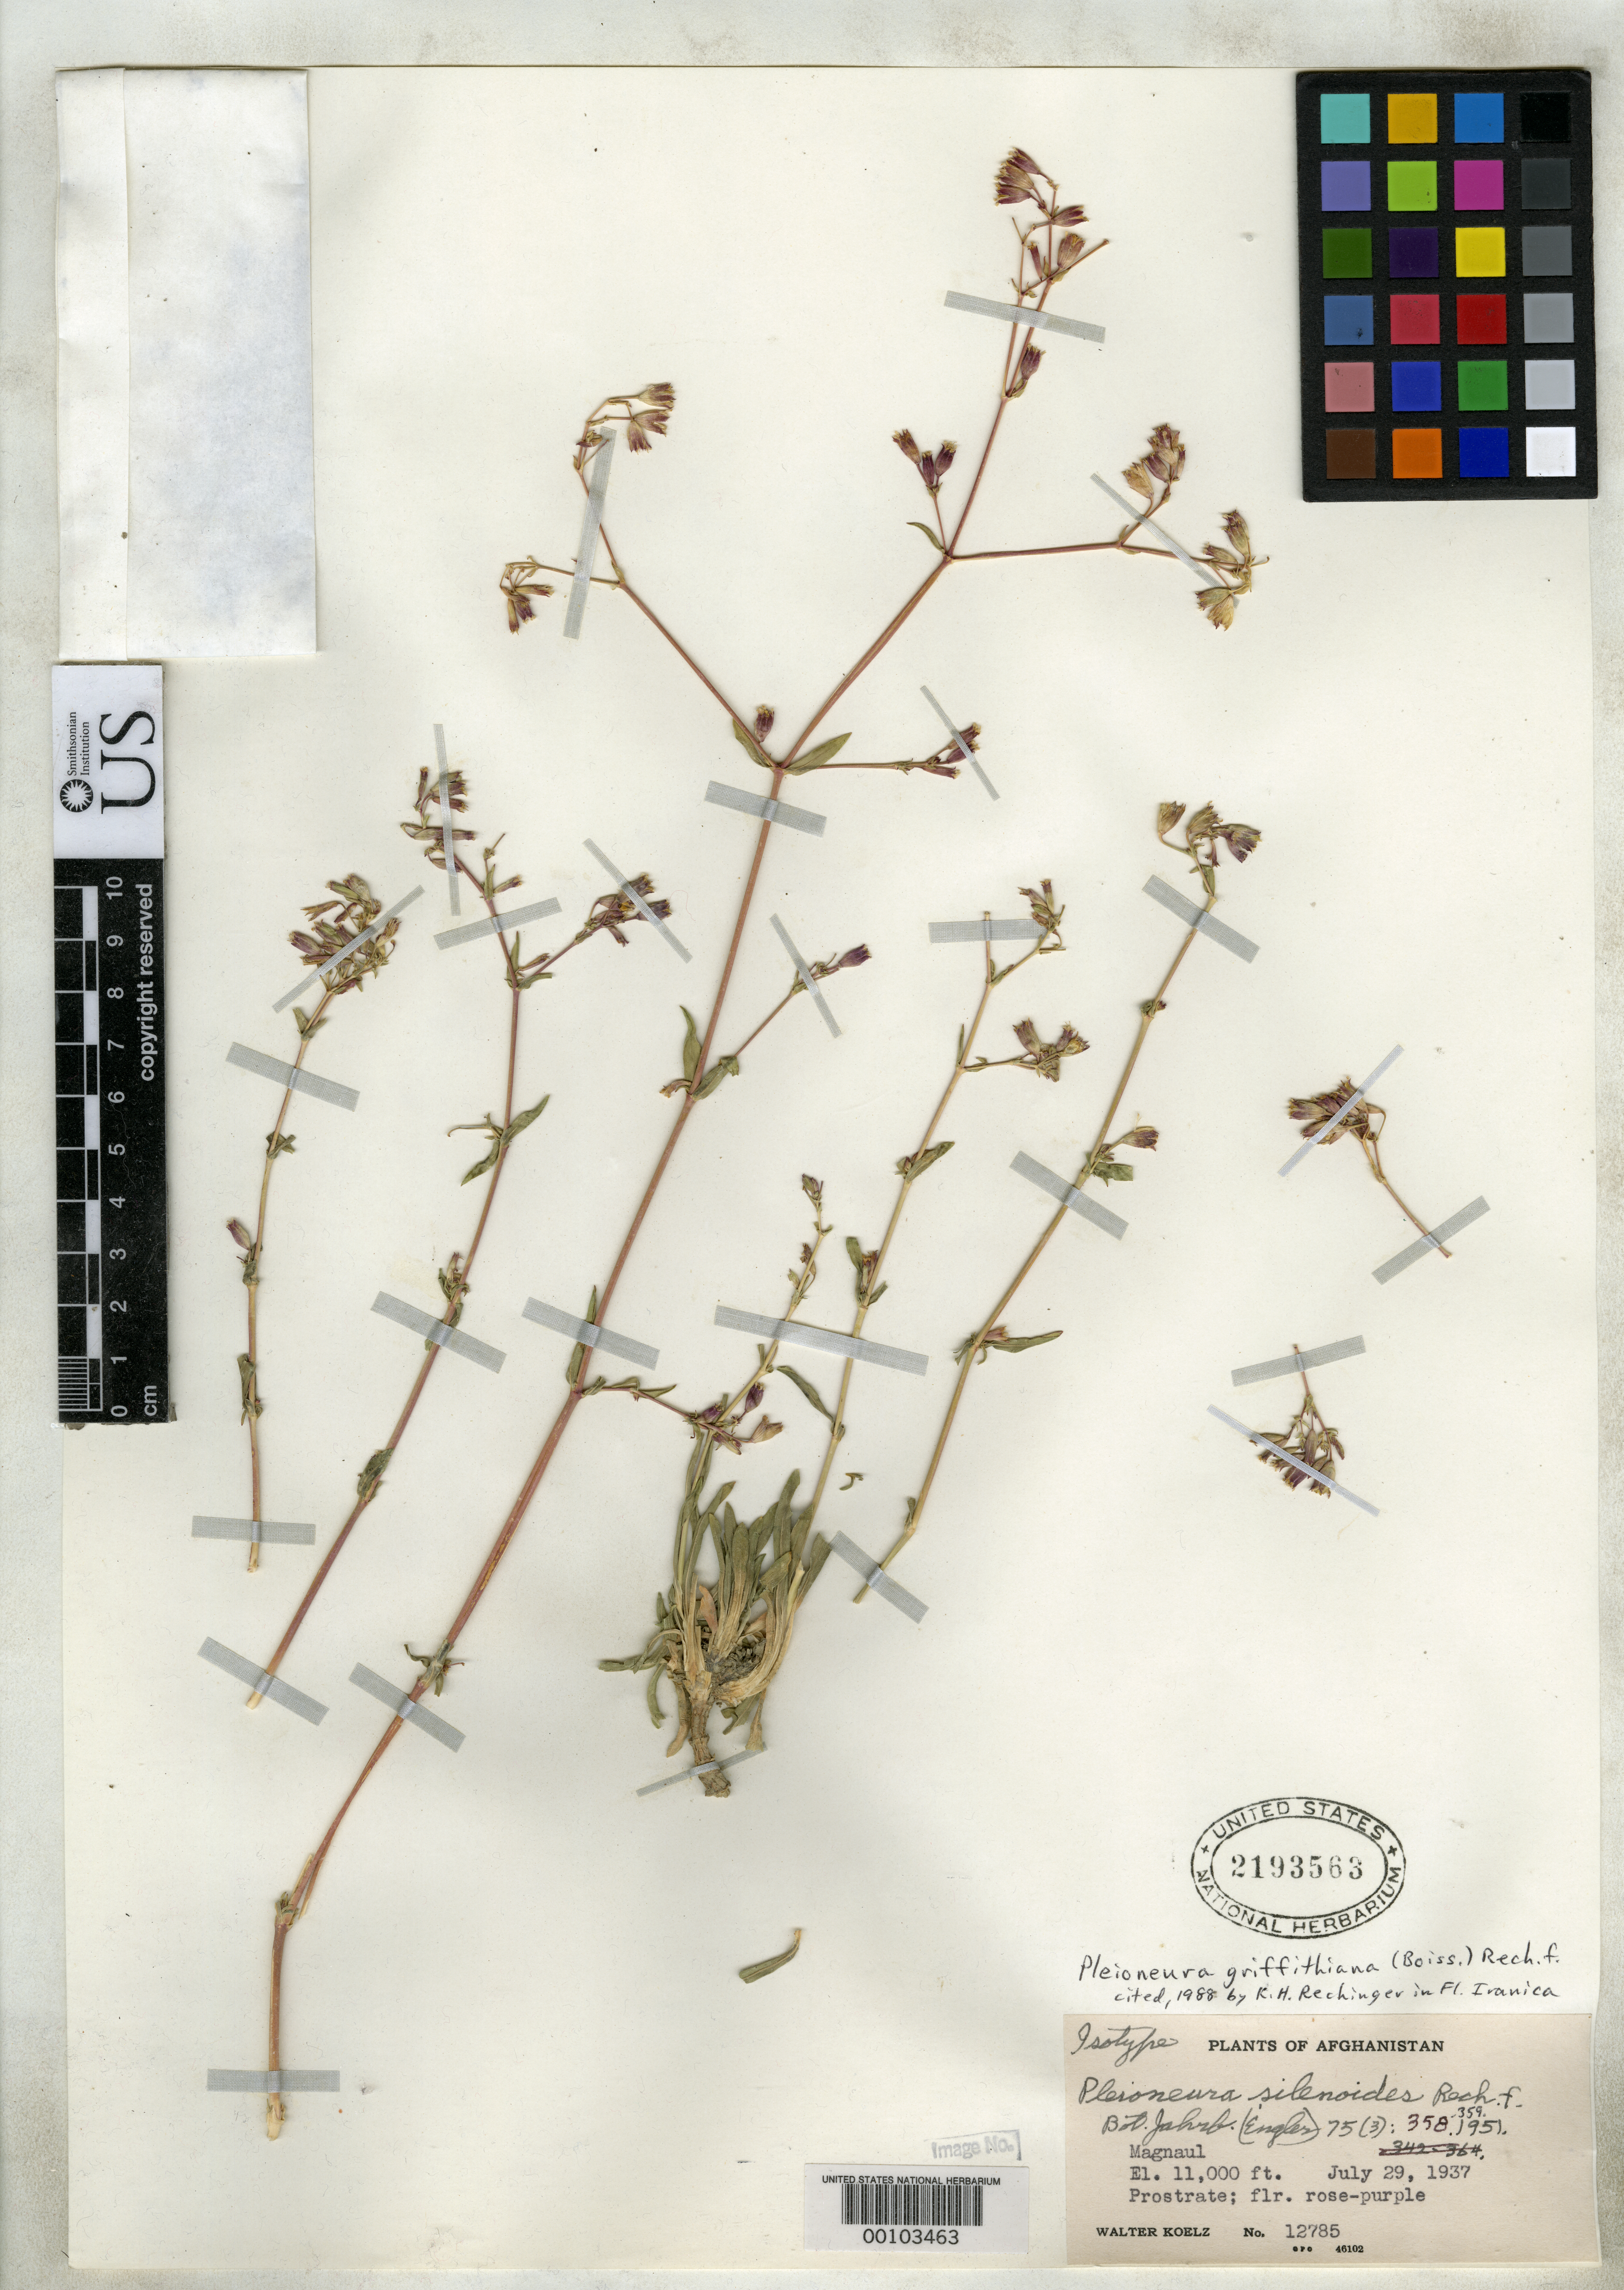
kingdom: Plantae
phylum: Tracheophyta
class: Magnoliopsida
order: Caryophyllales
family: Caryophyllaceae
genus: Pleioneura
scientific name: Pleioneura silenoides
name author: Rech. f.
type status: Isotype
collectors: W. N. Koelz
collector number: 12785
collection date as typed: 29 Jul 1937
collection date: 1937-07-29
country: Afghanistan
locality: Magnaul.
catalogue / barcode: US 2193563